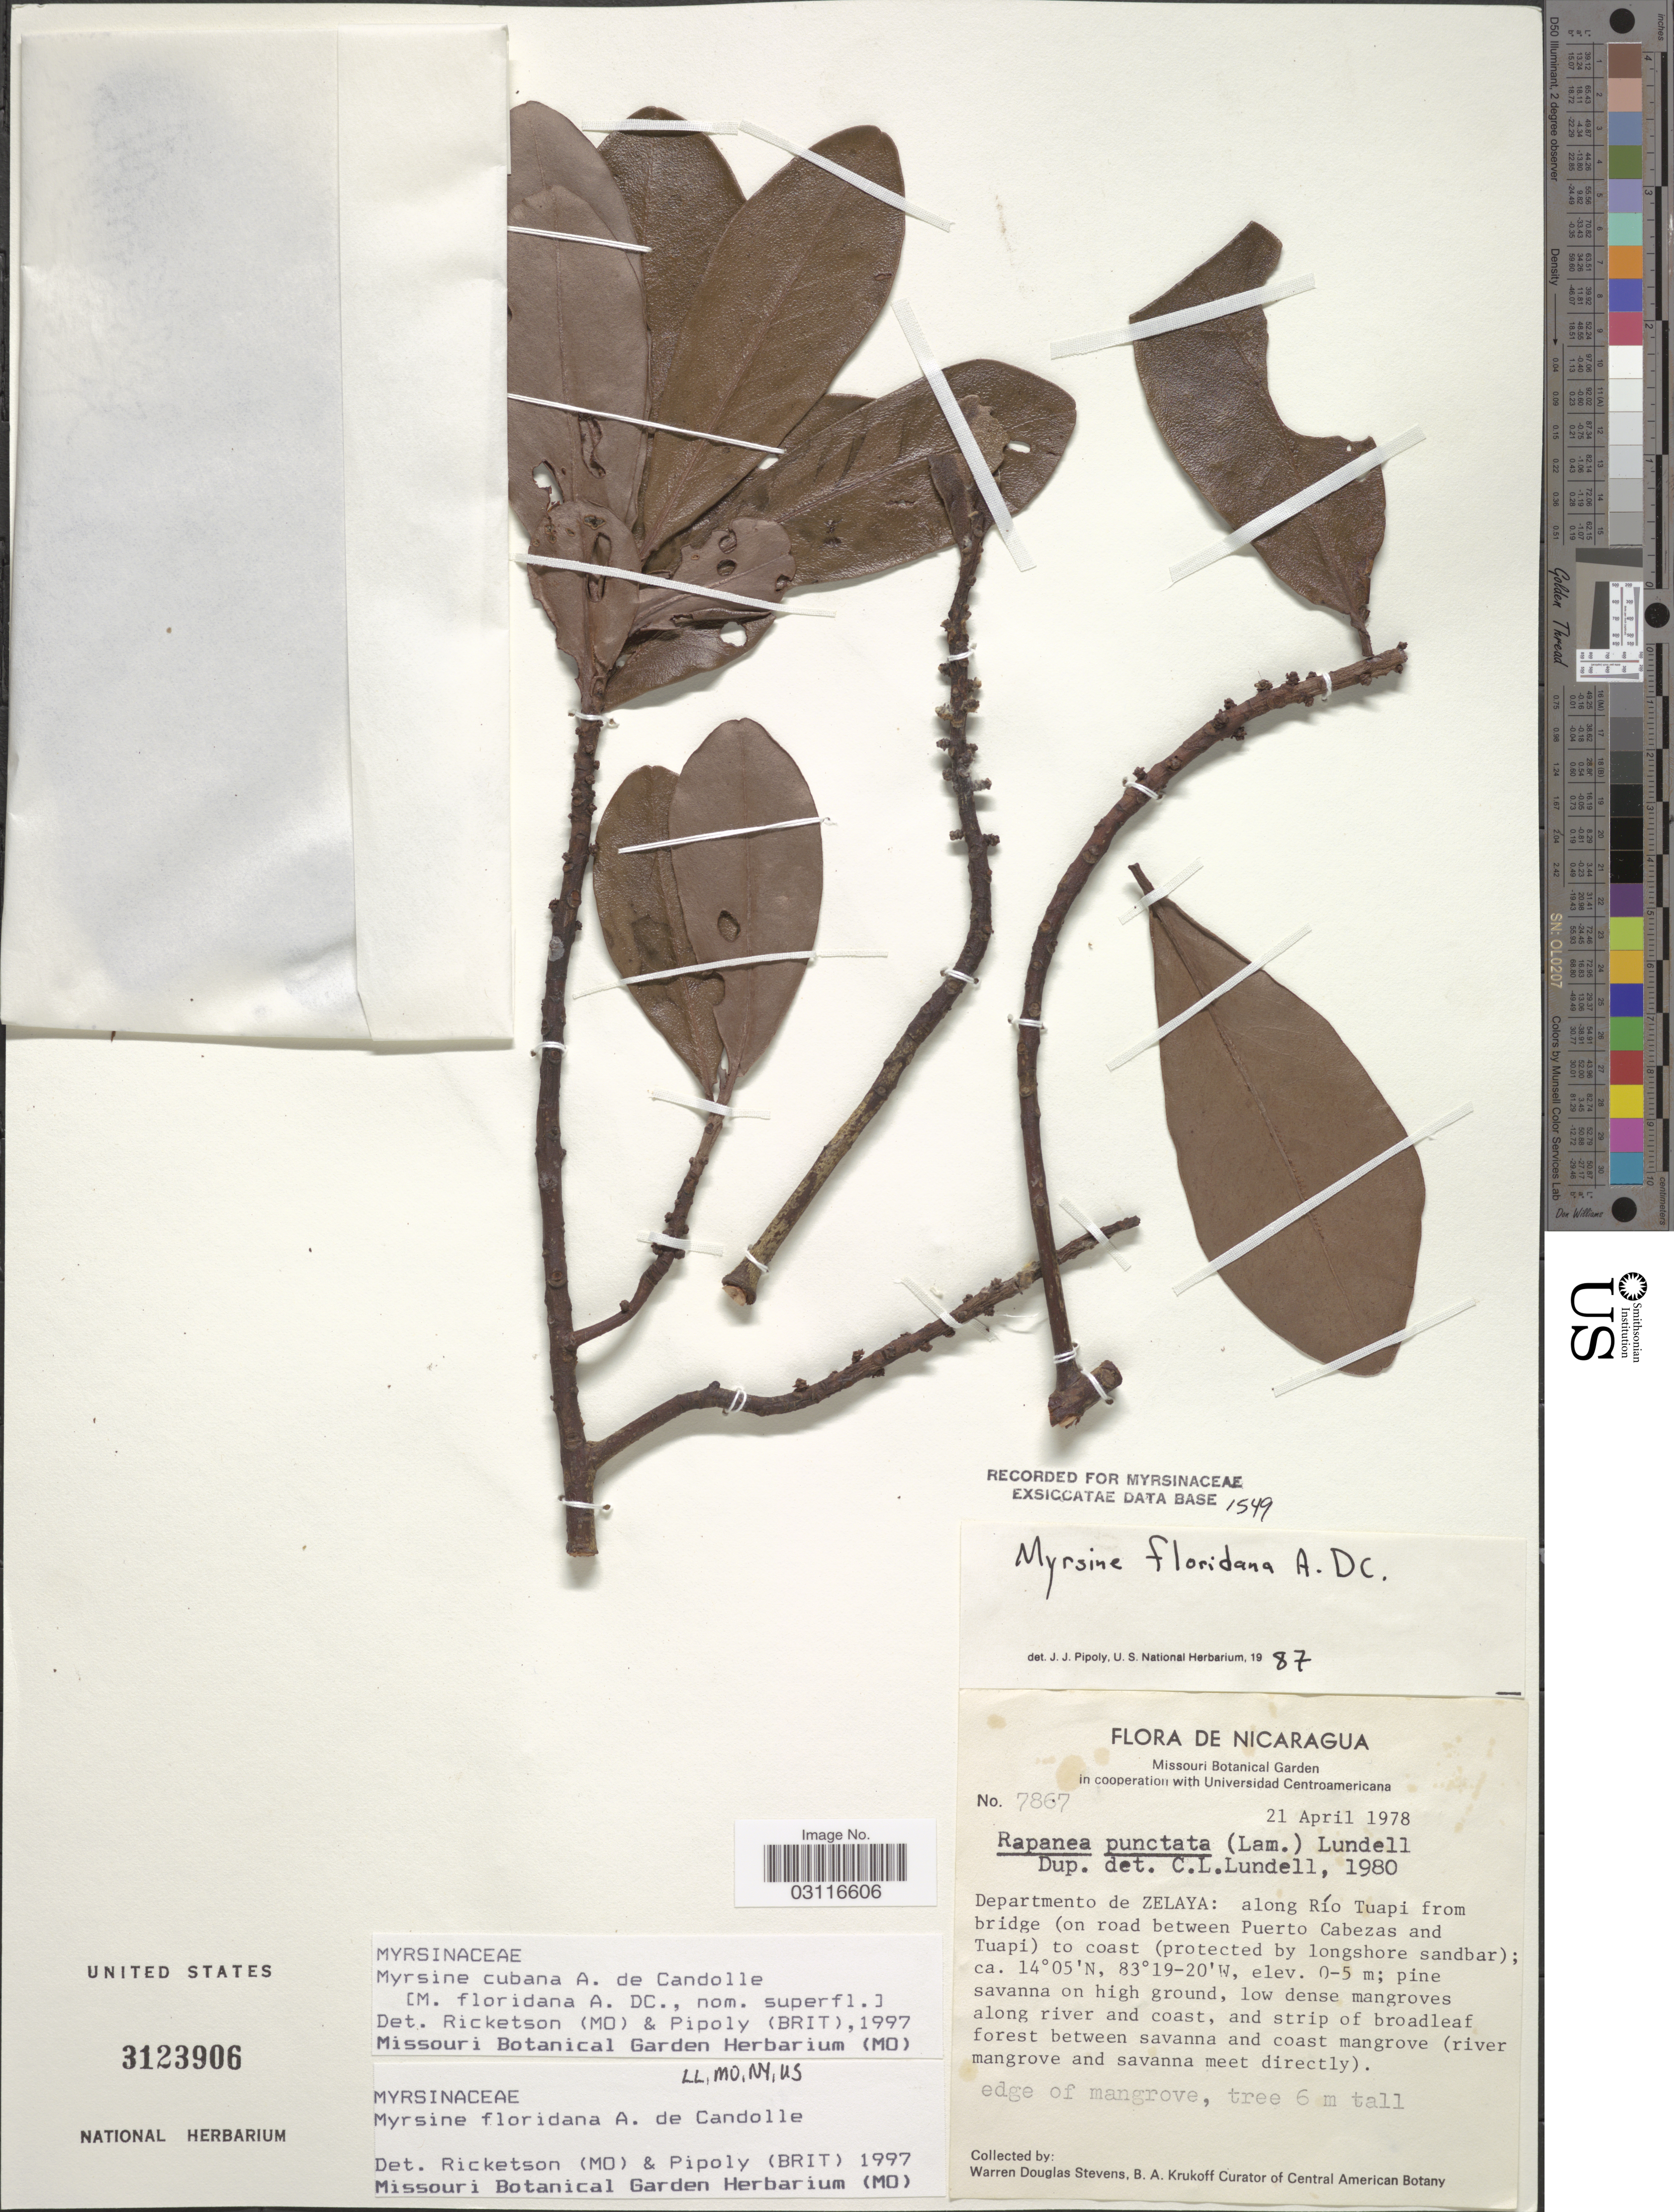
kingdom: Plantae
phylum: Tracheophyta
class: Magnoliopsida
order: Ericales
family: Primulaceae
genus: Myrsine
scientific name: Myrsine cubana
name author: A. DC.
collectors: W. D. Stevens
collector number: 7867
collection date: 1978-04-21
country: Nicaragua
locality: Departmento de Zelaya: along Río Tuapi from bridge (on road between Puerto Cabezas and Tuapi) to coast (protected by longshore sandbar).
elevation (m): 0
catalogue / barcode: US 3123906